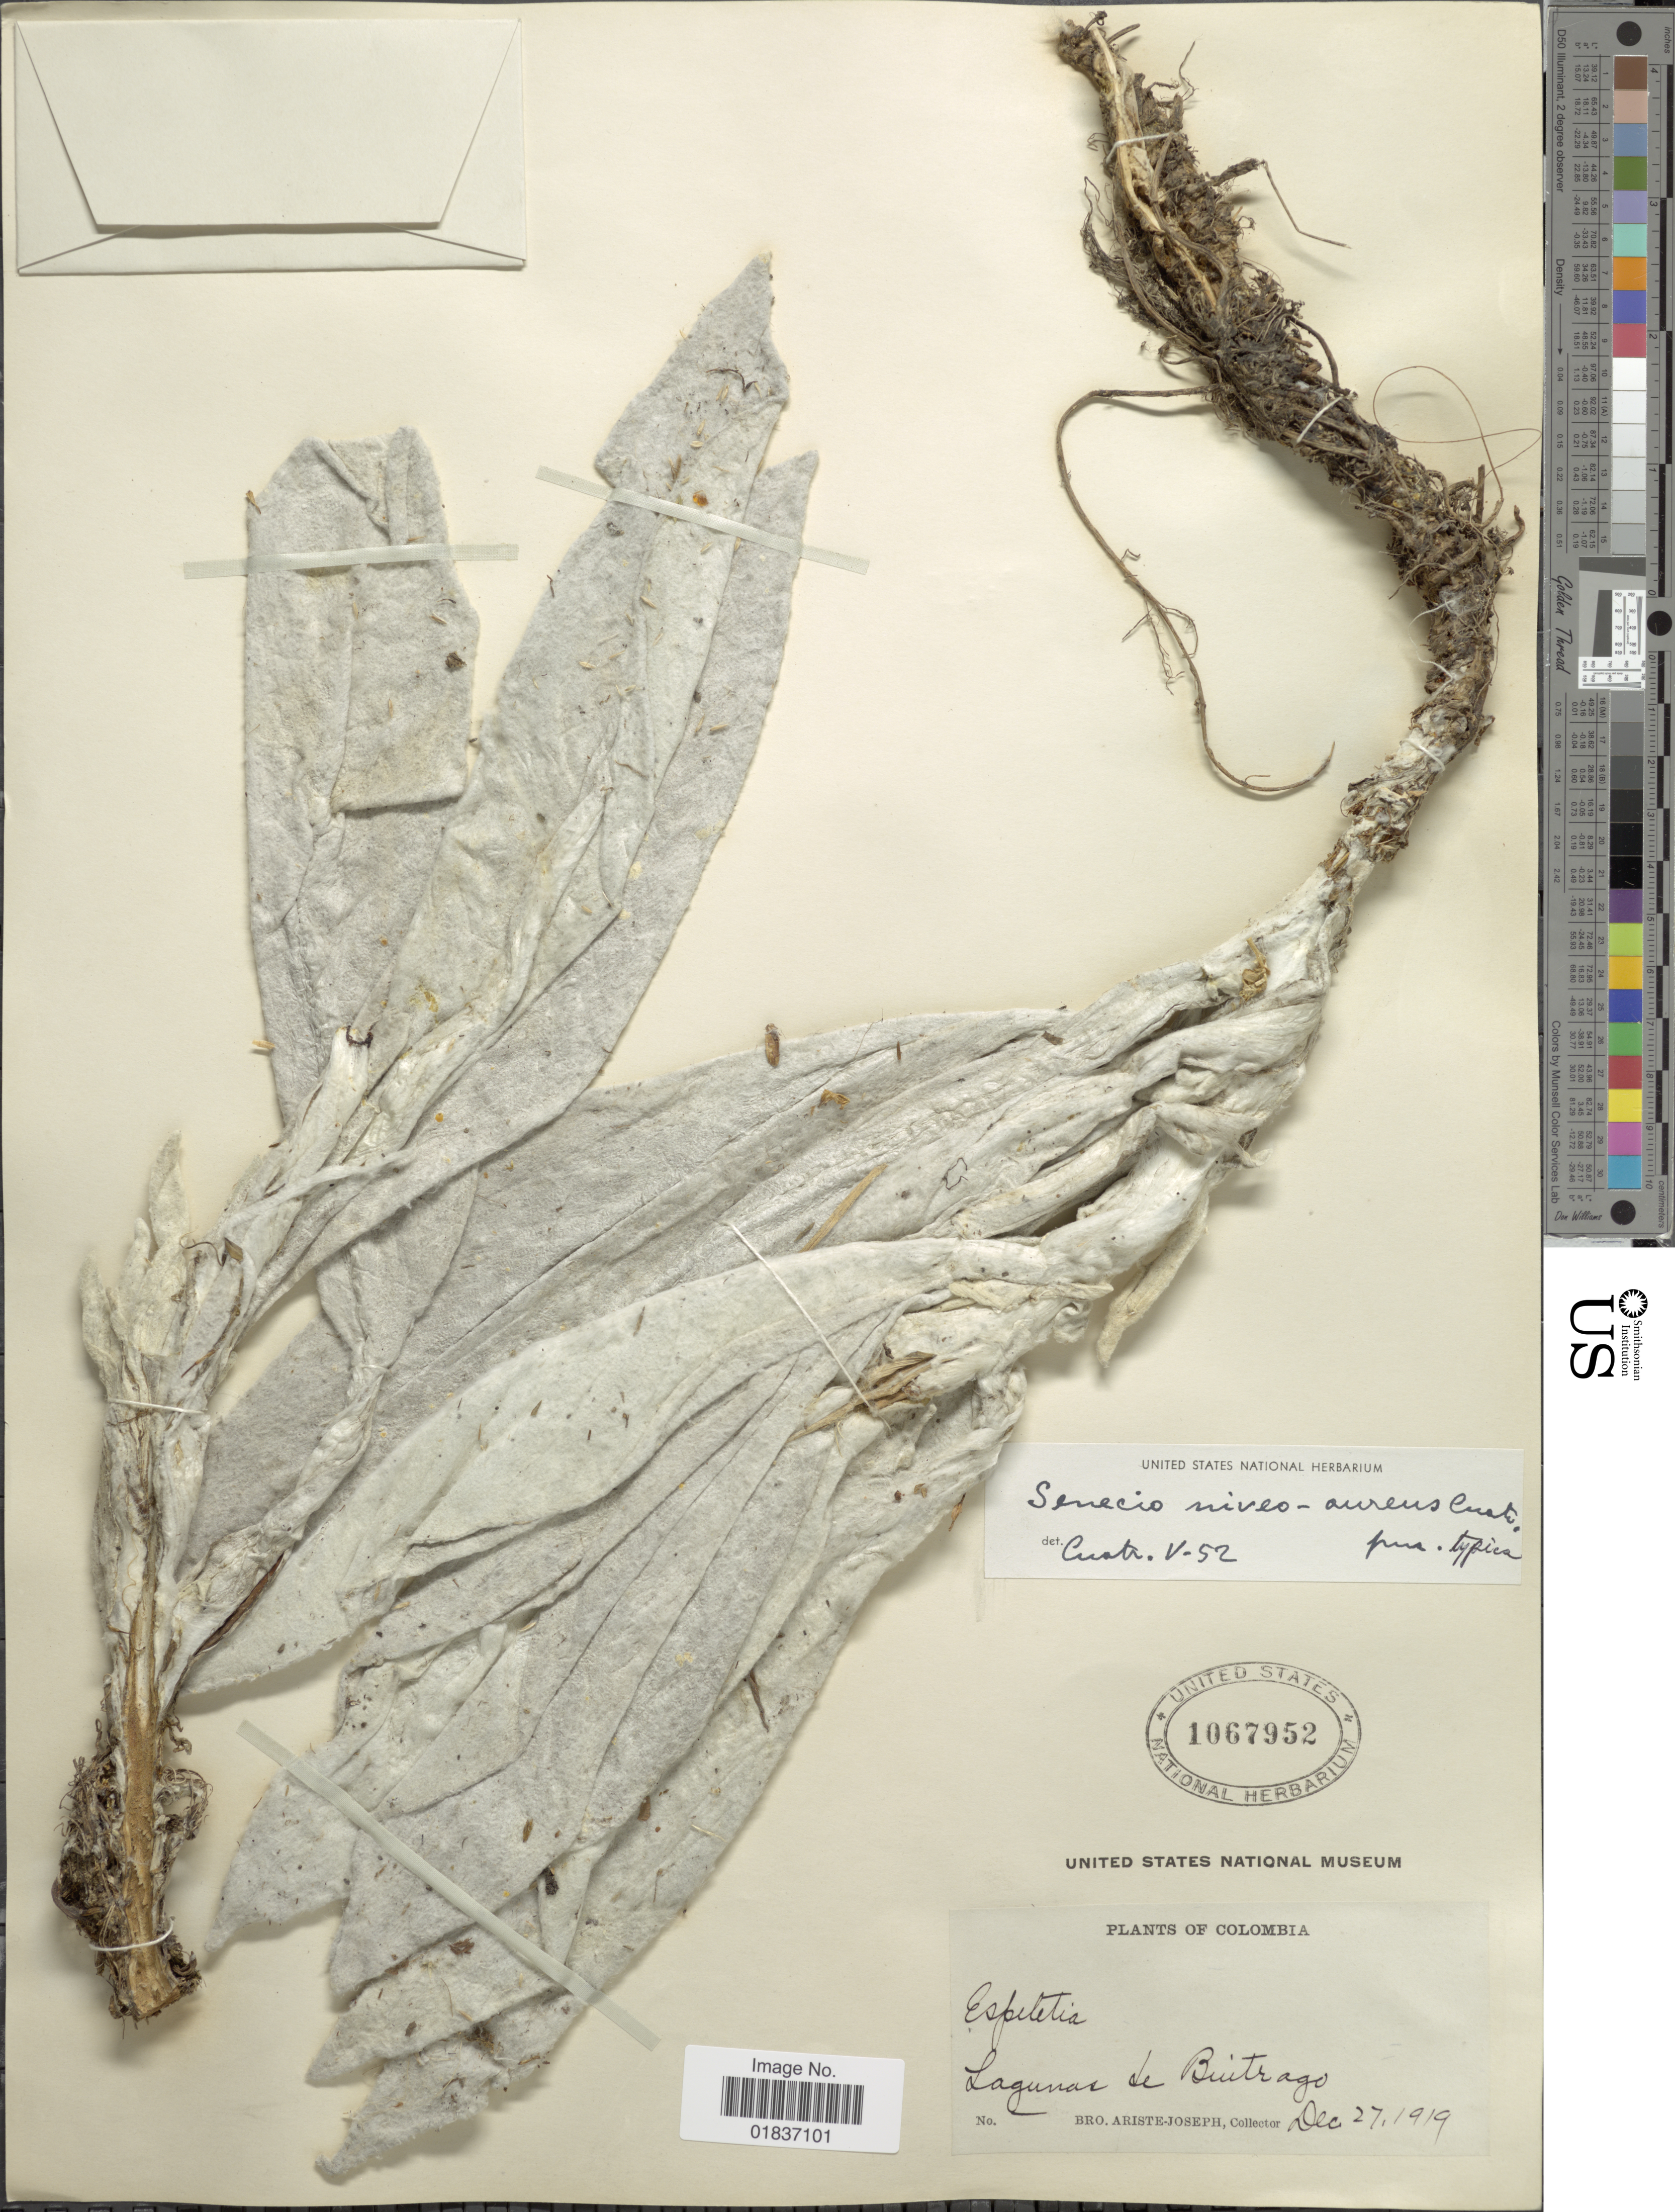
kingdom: Plantae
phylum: Tracheophyta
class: Magnoliopsida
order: Asterales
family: Asteraceae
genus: Senecio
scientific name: Senecio niveo-aureus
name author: Cuatrec.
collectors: Bro. Ariste-Joseph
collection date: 1919-12-27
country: Colombia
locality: Lagunar de Buitrago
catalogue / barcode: US 1067952